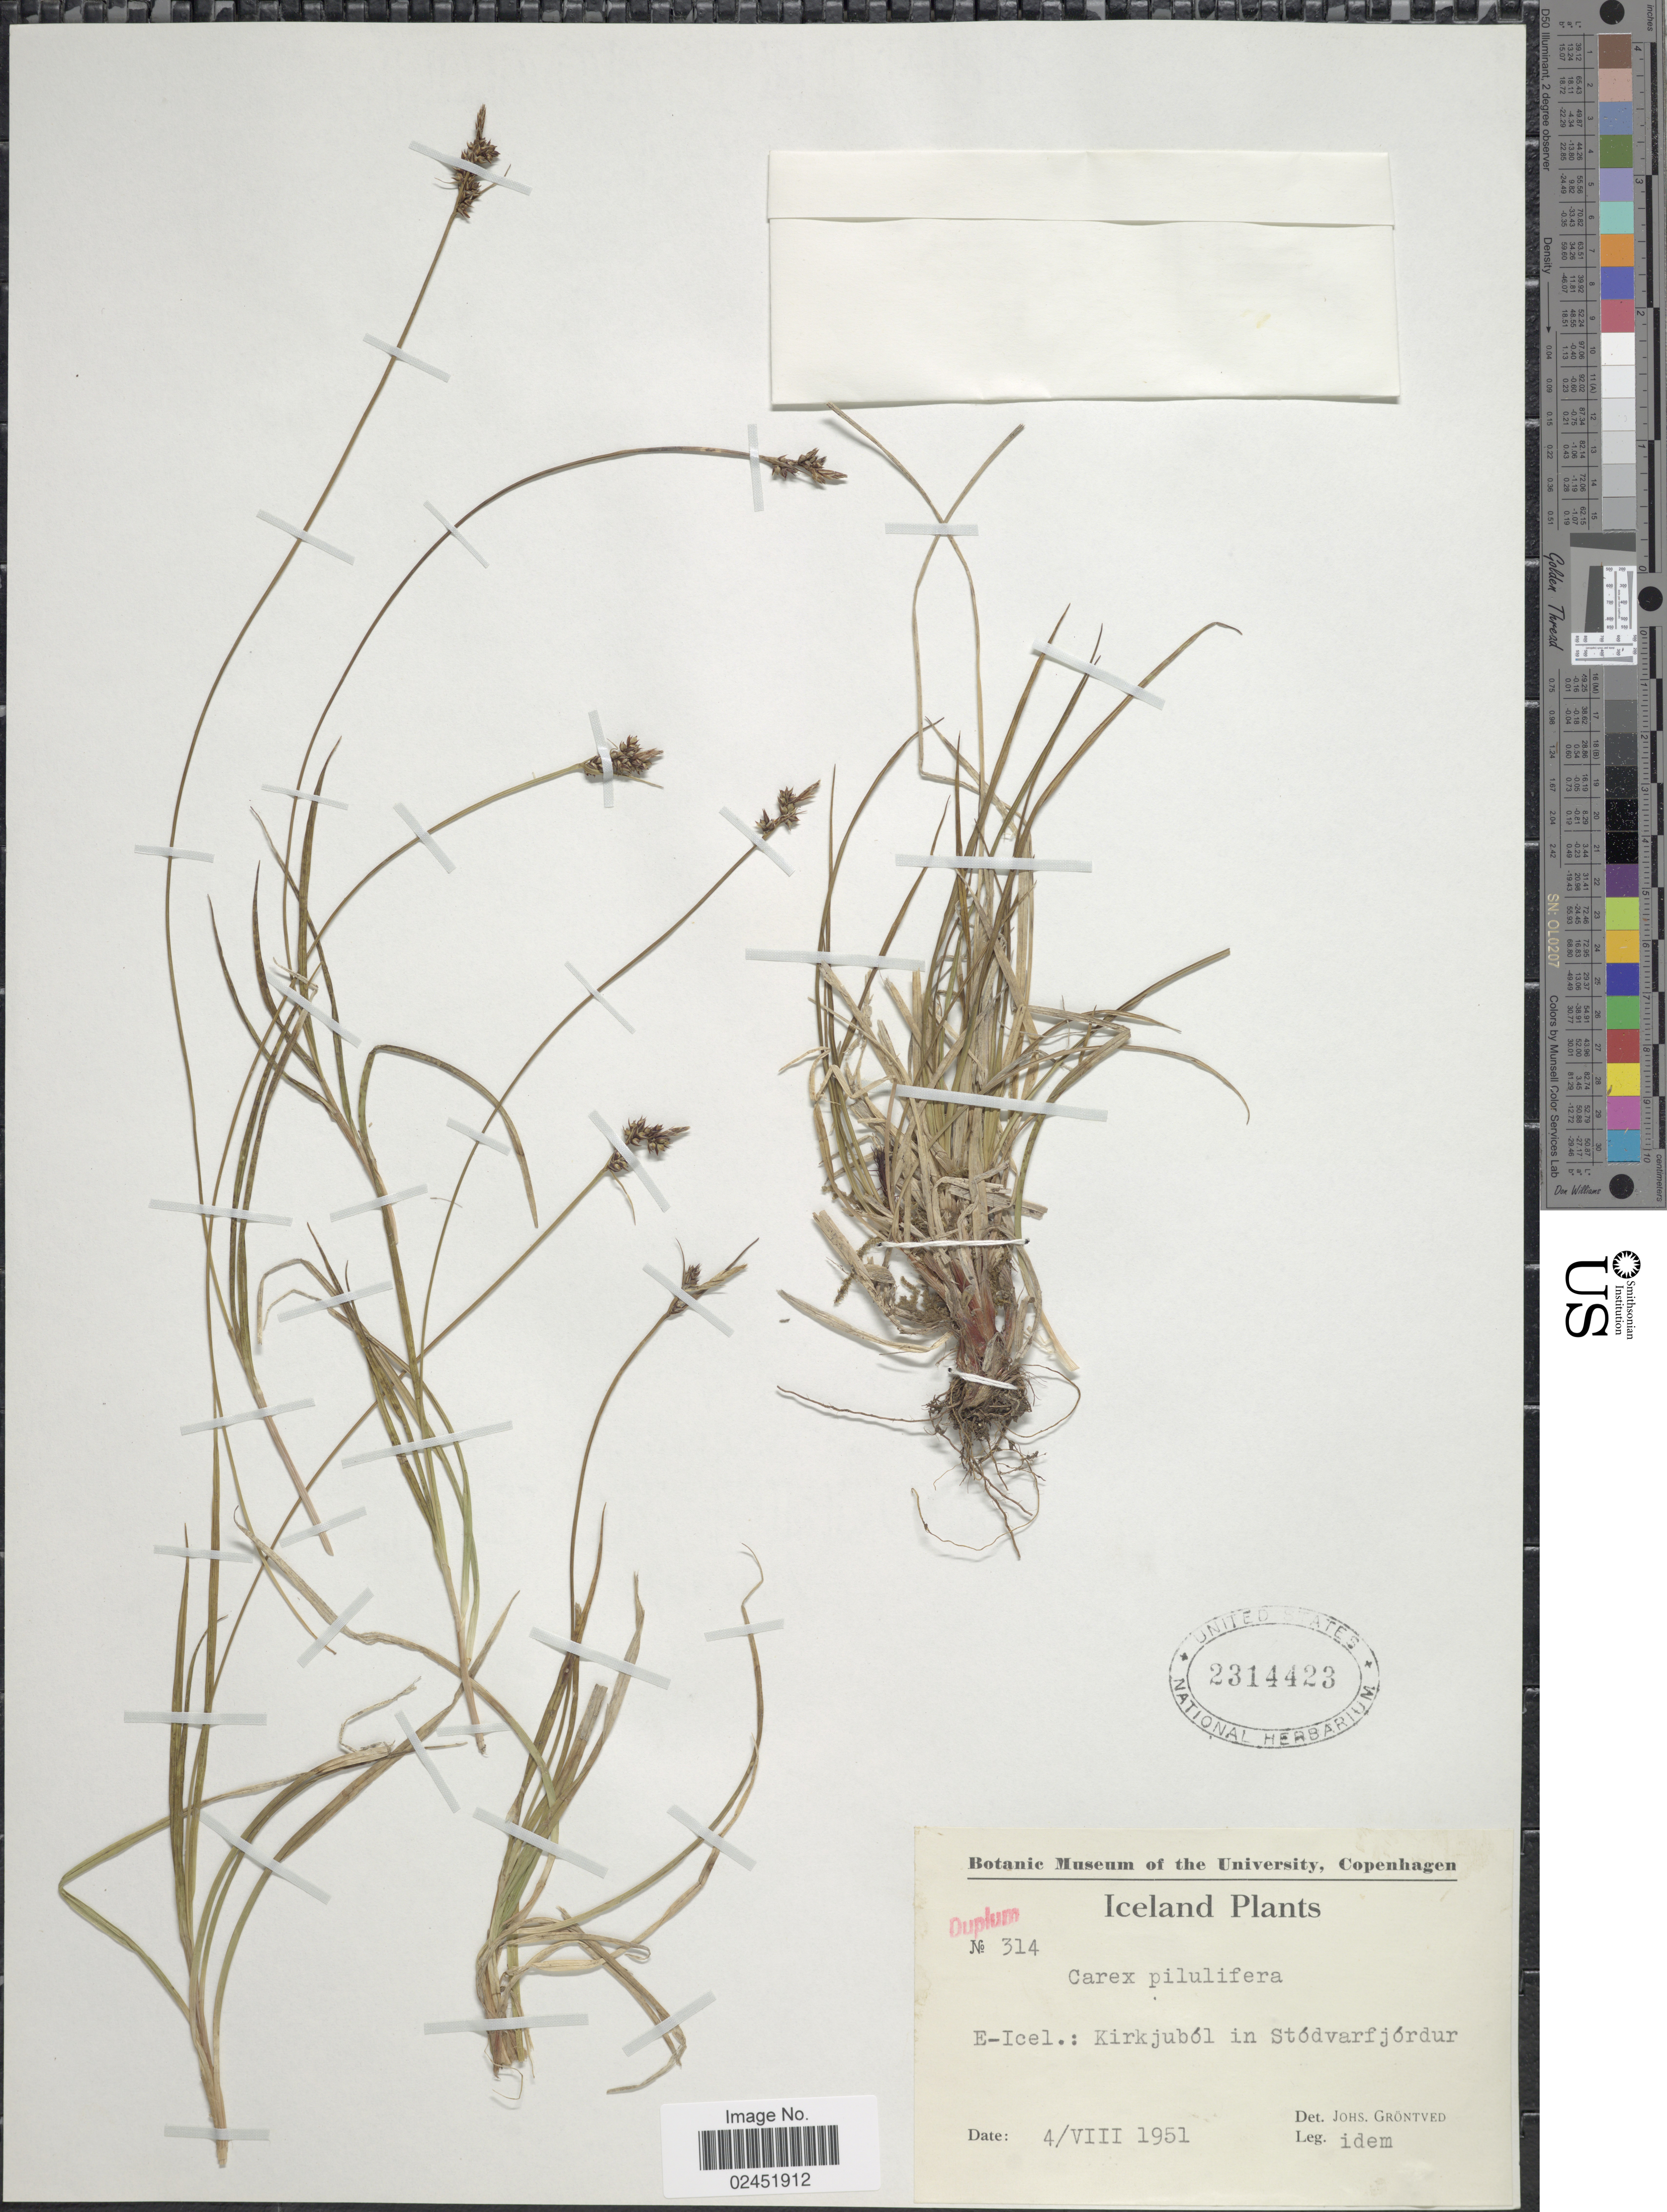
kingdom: Plantae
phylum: Tracheophyta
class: Liliopsida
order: Poales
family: Cyperaceae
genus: Carex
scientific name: Carex pilulifera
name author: L.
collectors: J. Gröntved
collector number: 314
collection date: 1951-08-04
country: Iceland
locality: E. Icel.: Kirkjuból in Stódvarfjórdur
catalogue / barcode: US 2314423